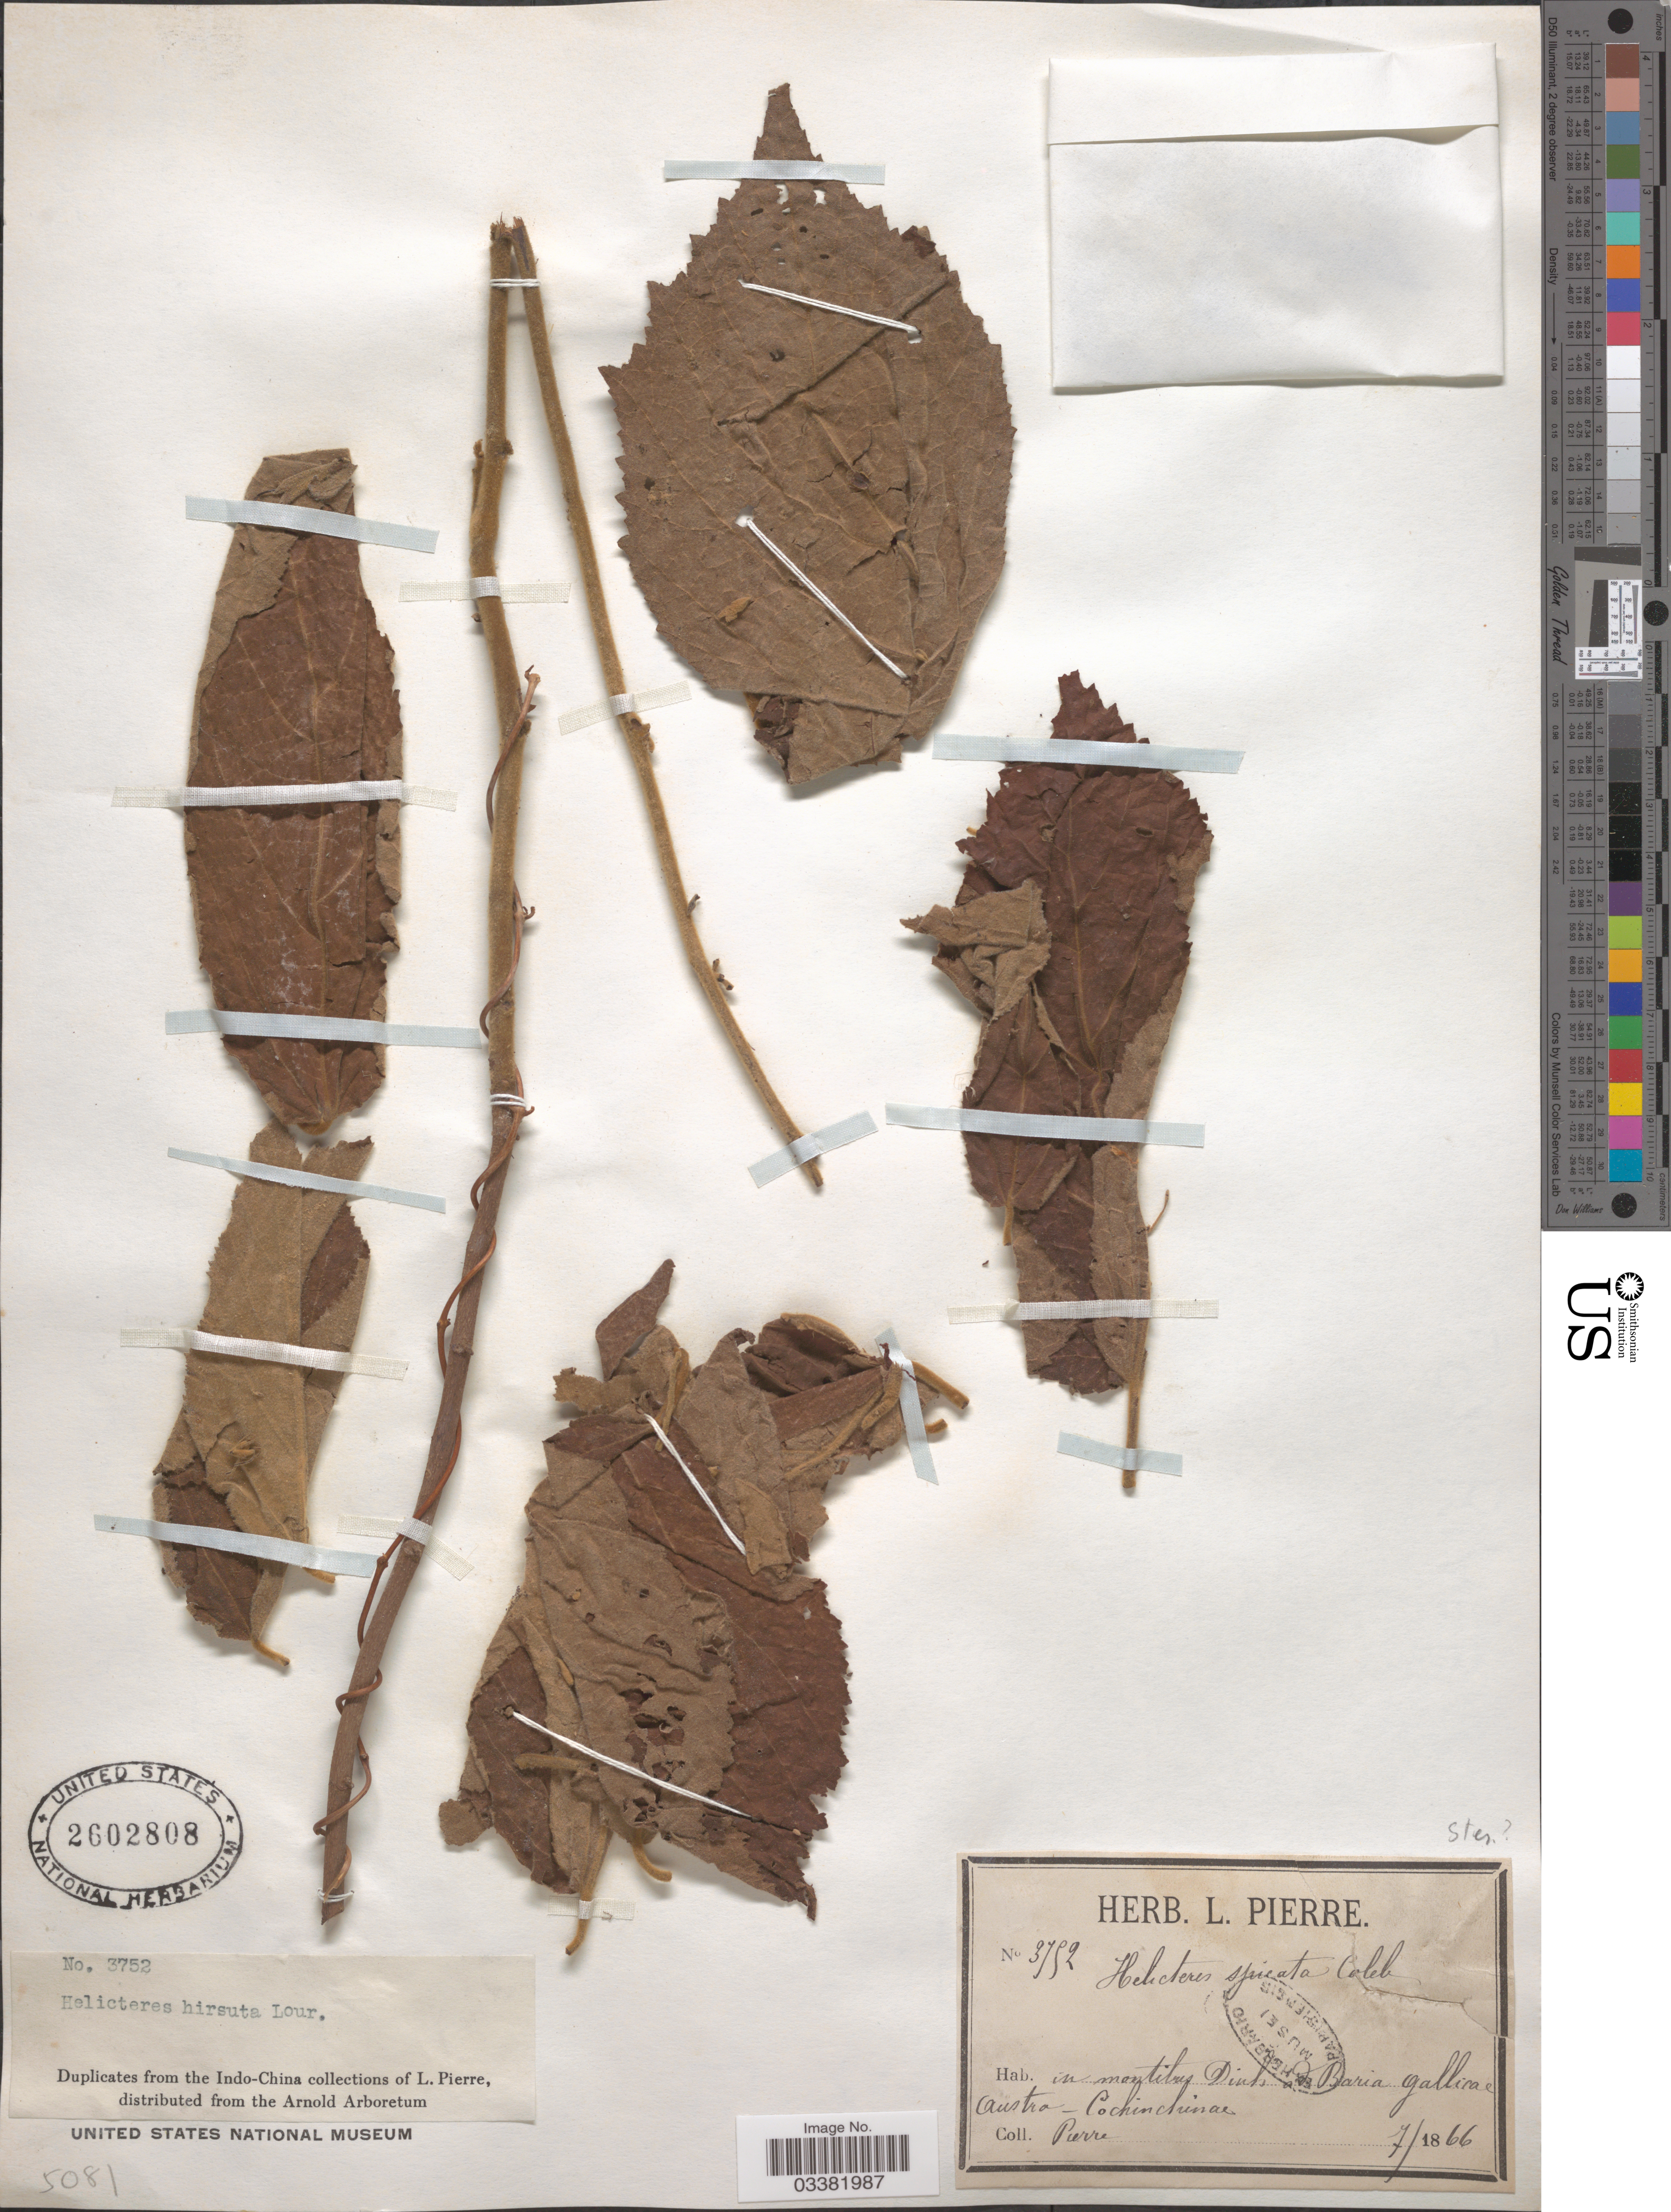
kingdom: Plantae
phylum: Tracheophyta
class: Magnoliopsida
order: Malvales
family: Malvaceae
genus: Helicteres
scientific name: Helicteres hirsuta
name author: Lour.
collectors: L. Pierre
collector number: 3752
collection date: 1866-07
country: Vietnam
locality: In montibus Dinh ad Baria gallicae Austro - Cochinchinae.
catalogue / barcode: US 2602808